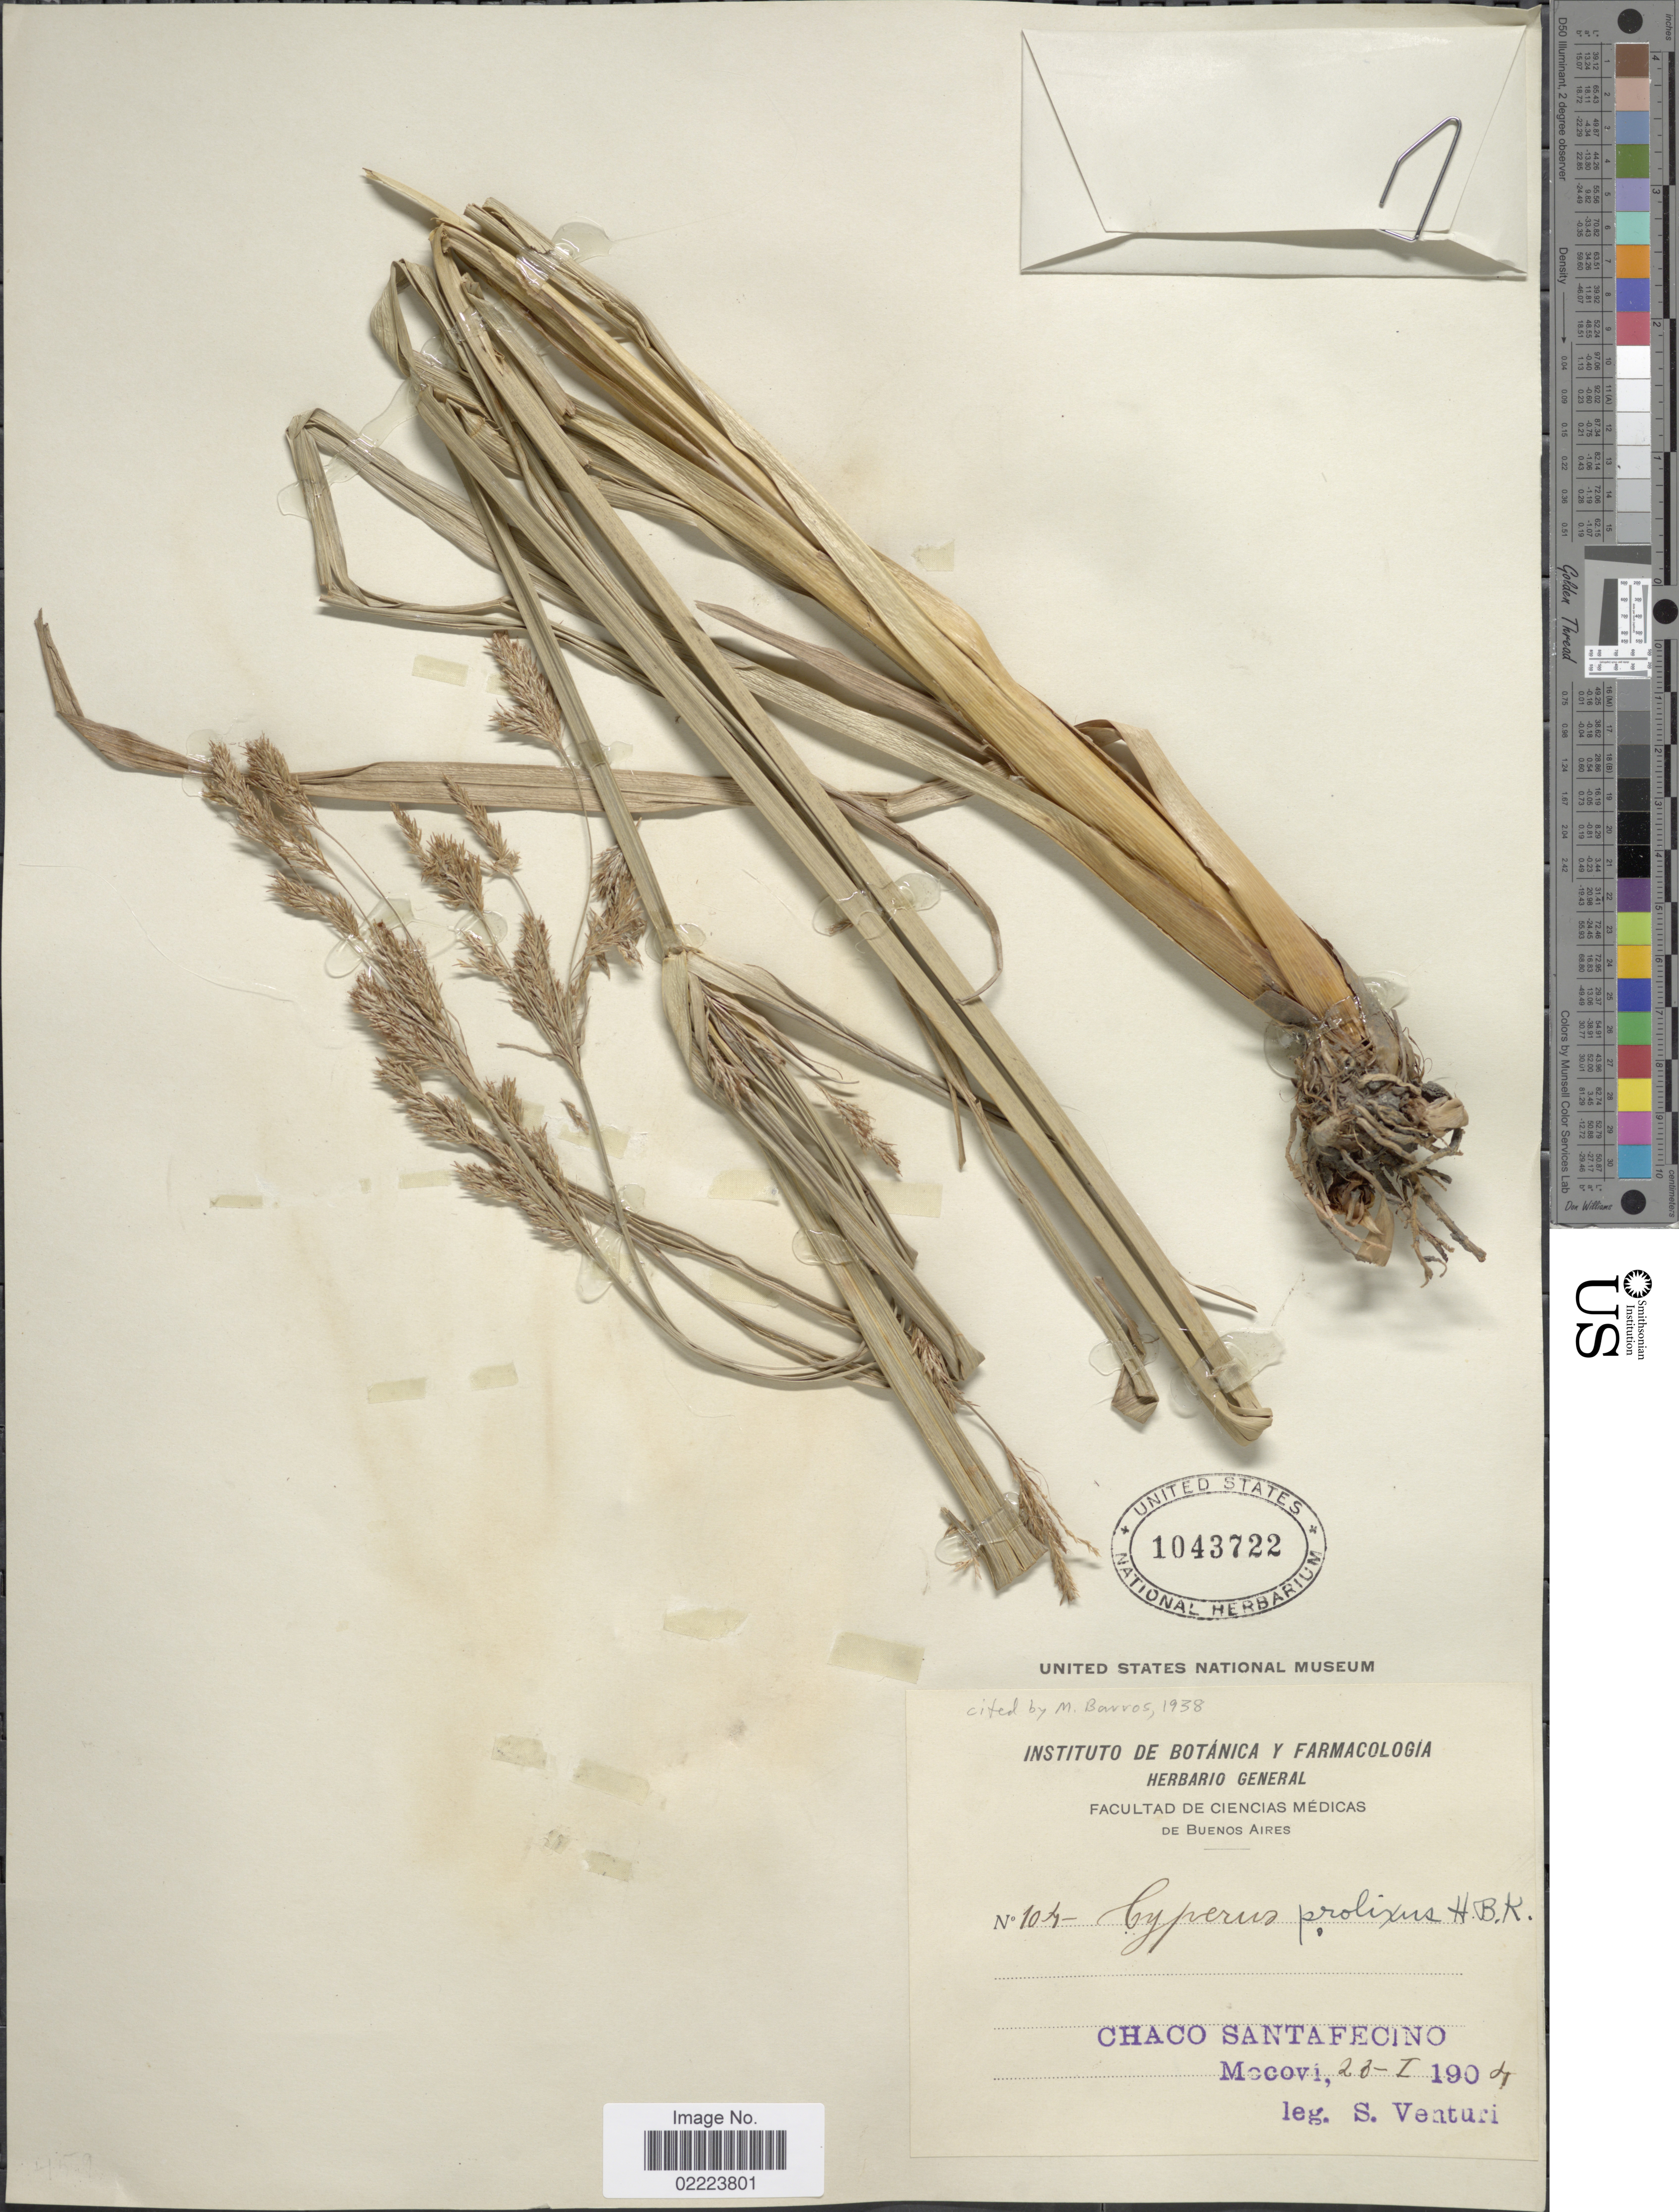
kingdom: Plantae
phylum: Tracheophyta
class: Liliopsida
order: Poales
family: Cyperaceae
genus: Cyperus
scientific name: Cyperus prolixus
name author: Kunth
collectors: S. Venturi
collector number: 104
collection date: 1904-01-23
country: Argentina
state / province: Chaco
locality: Chaco Santafecino, Mocoví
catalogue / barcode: US 1043722